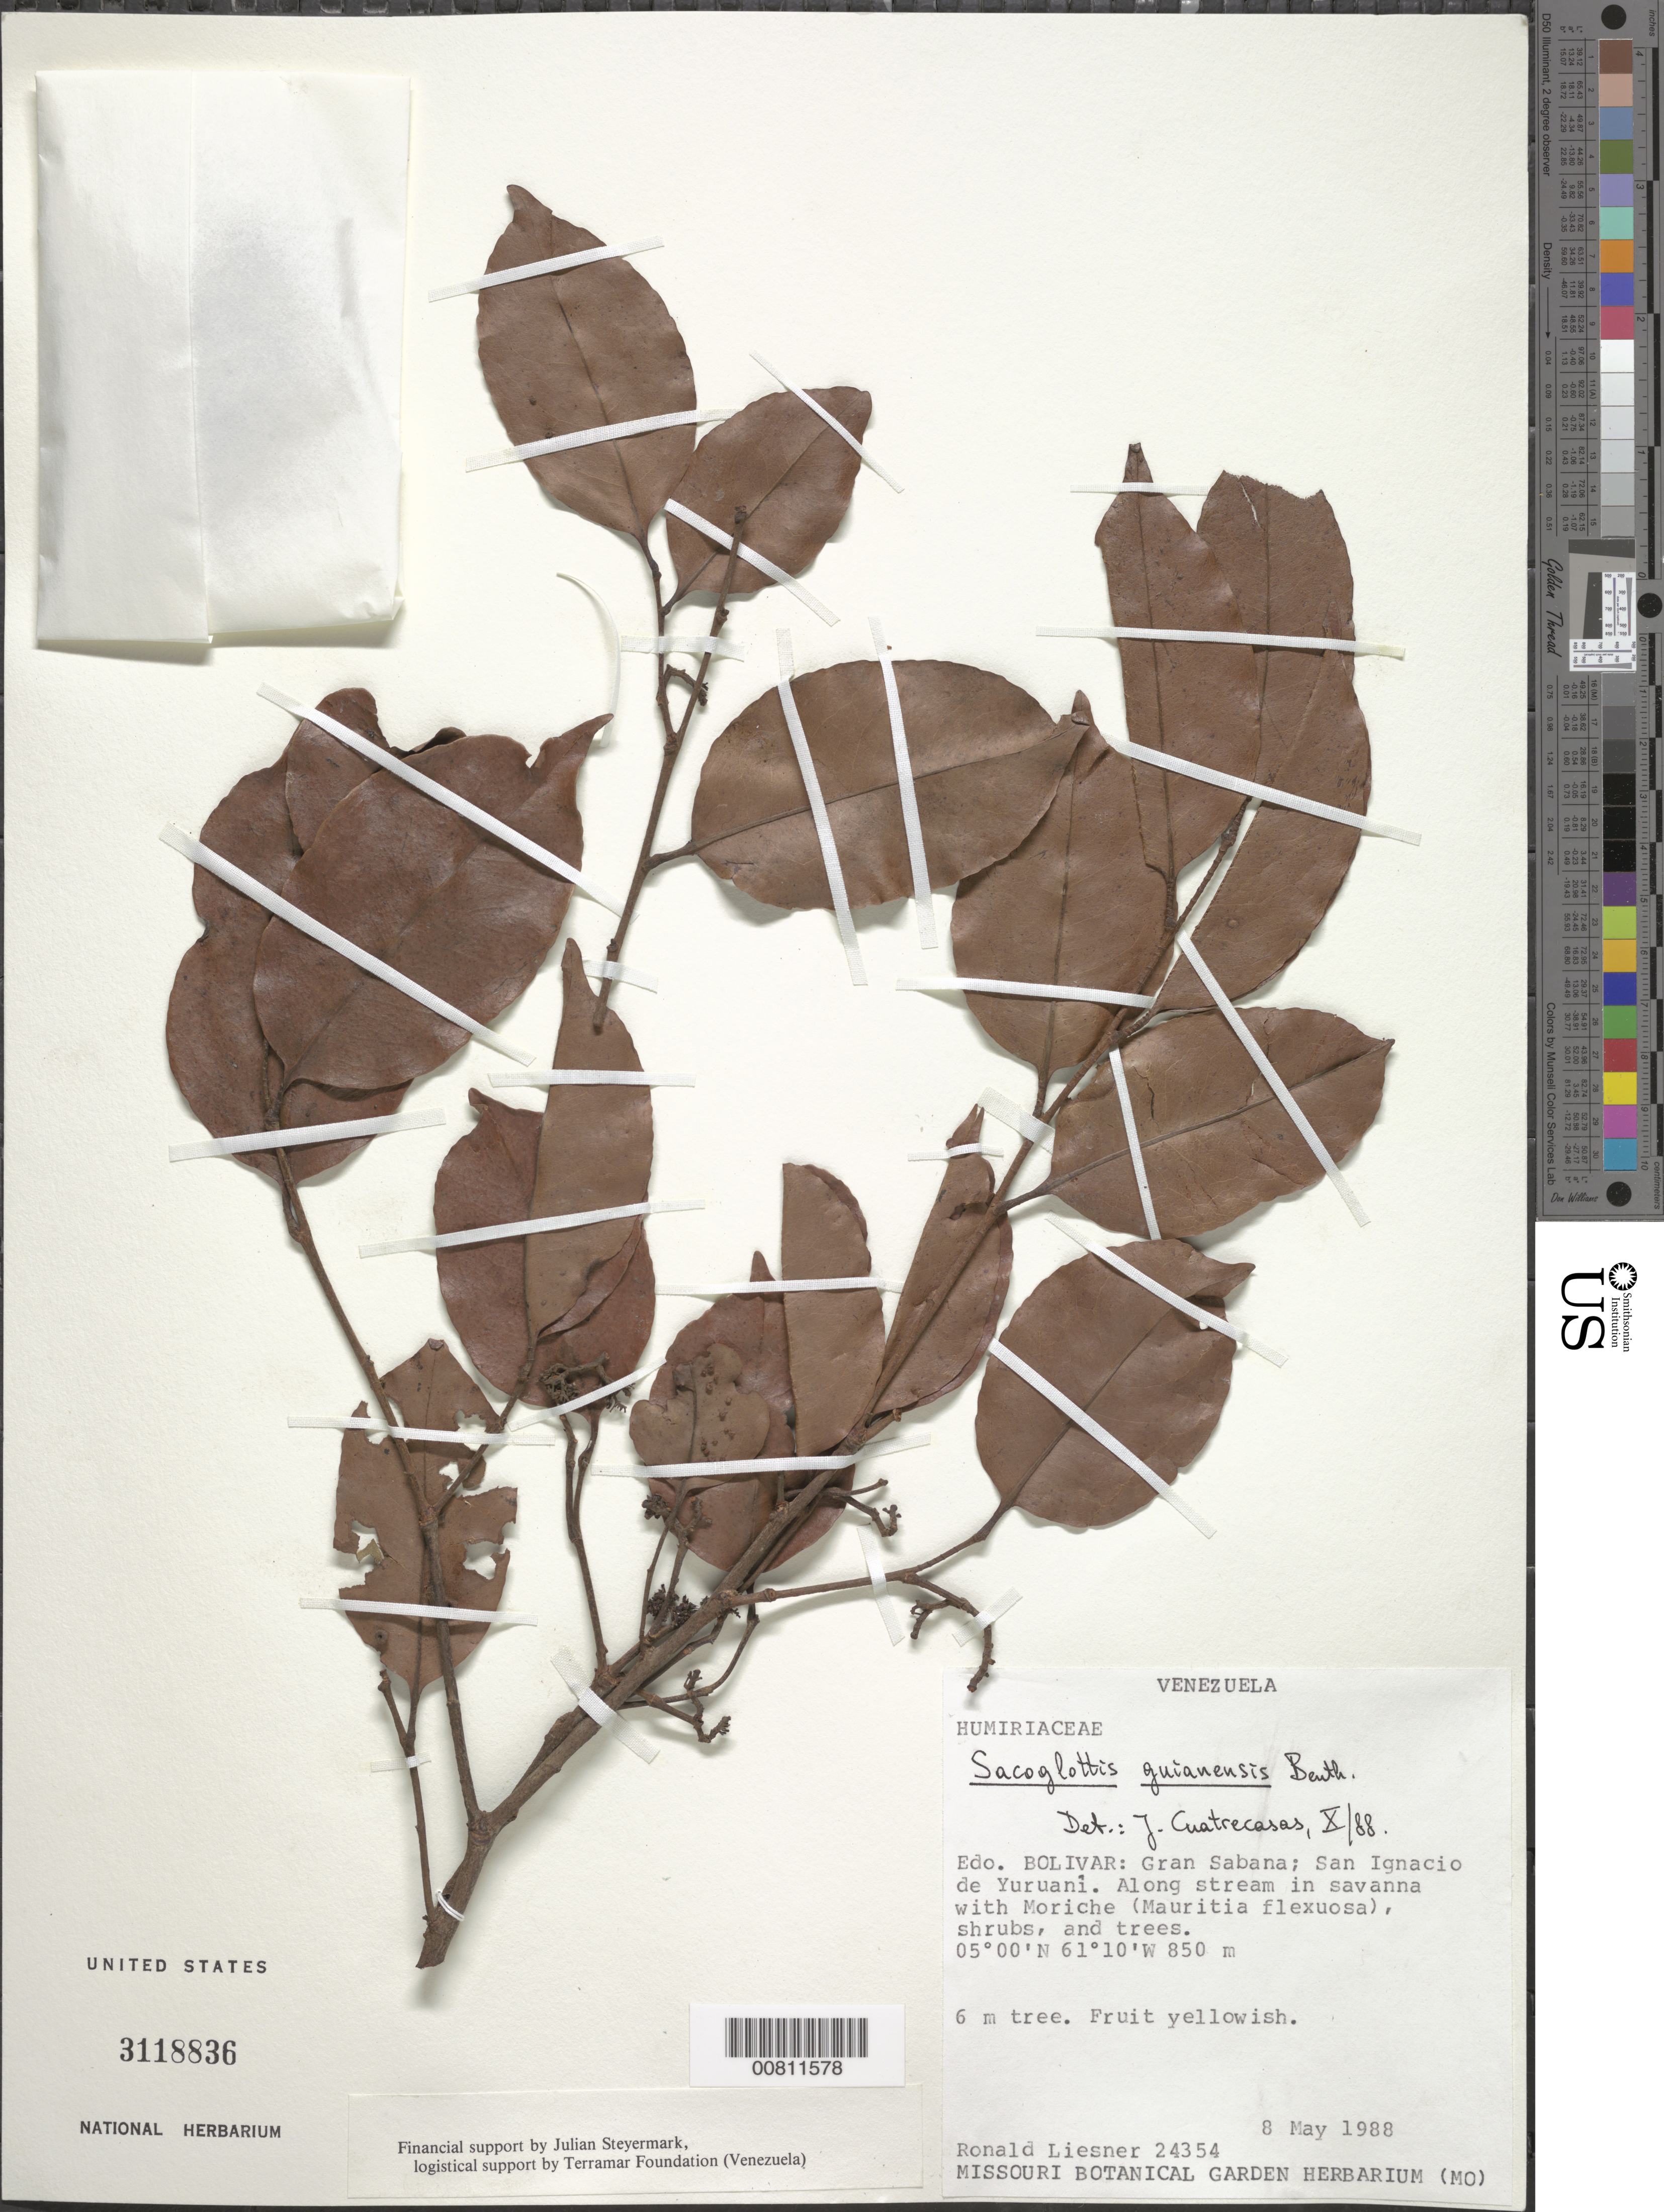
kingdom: Plantae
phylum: Tracheophyta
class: Magnoliopsida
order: Malpighiales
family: Humiriaceae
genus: Sacoglottis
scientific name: Sacoglottis guianensis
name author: Benth.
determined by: Cuatrecasas, J.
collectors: R. L. Liesner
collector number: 24354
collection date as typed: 8-May-88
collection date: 1988-05-08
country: Venezuela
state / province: Bolívar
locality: Gran Sabana, San Ignacio de Yuruani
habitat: Along stream in savanna; with Moriche palms (Mauritia flexuosa), shrubs and trees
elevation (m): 850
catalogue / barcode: US 3118836